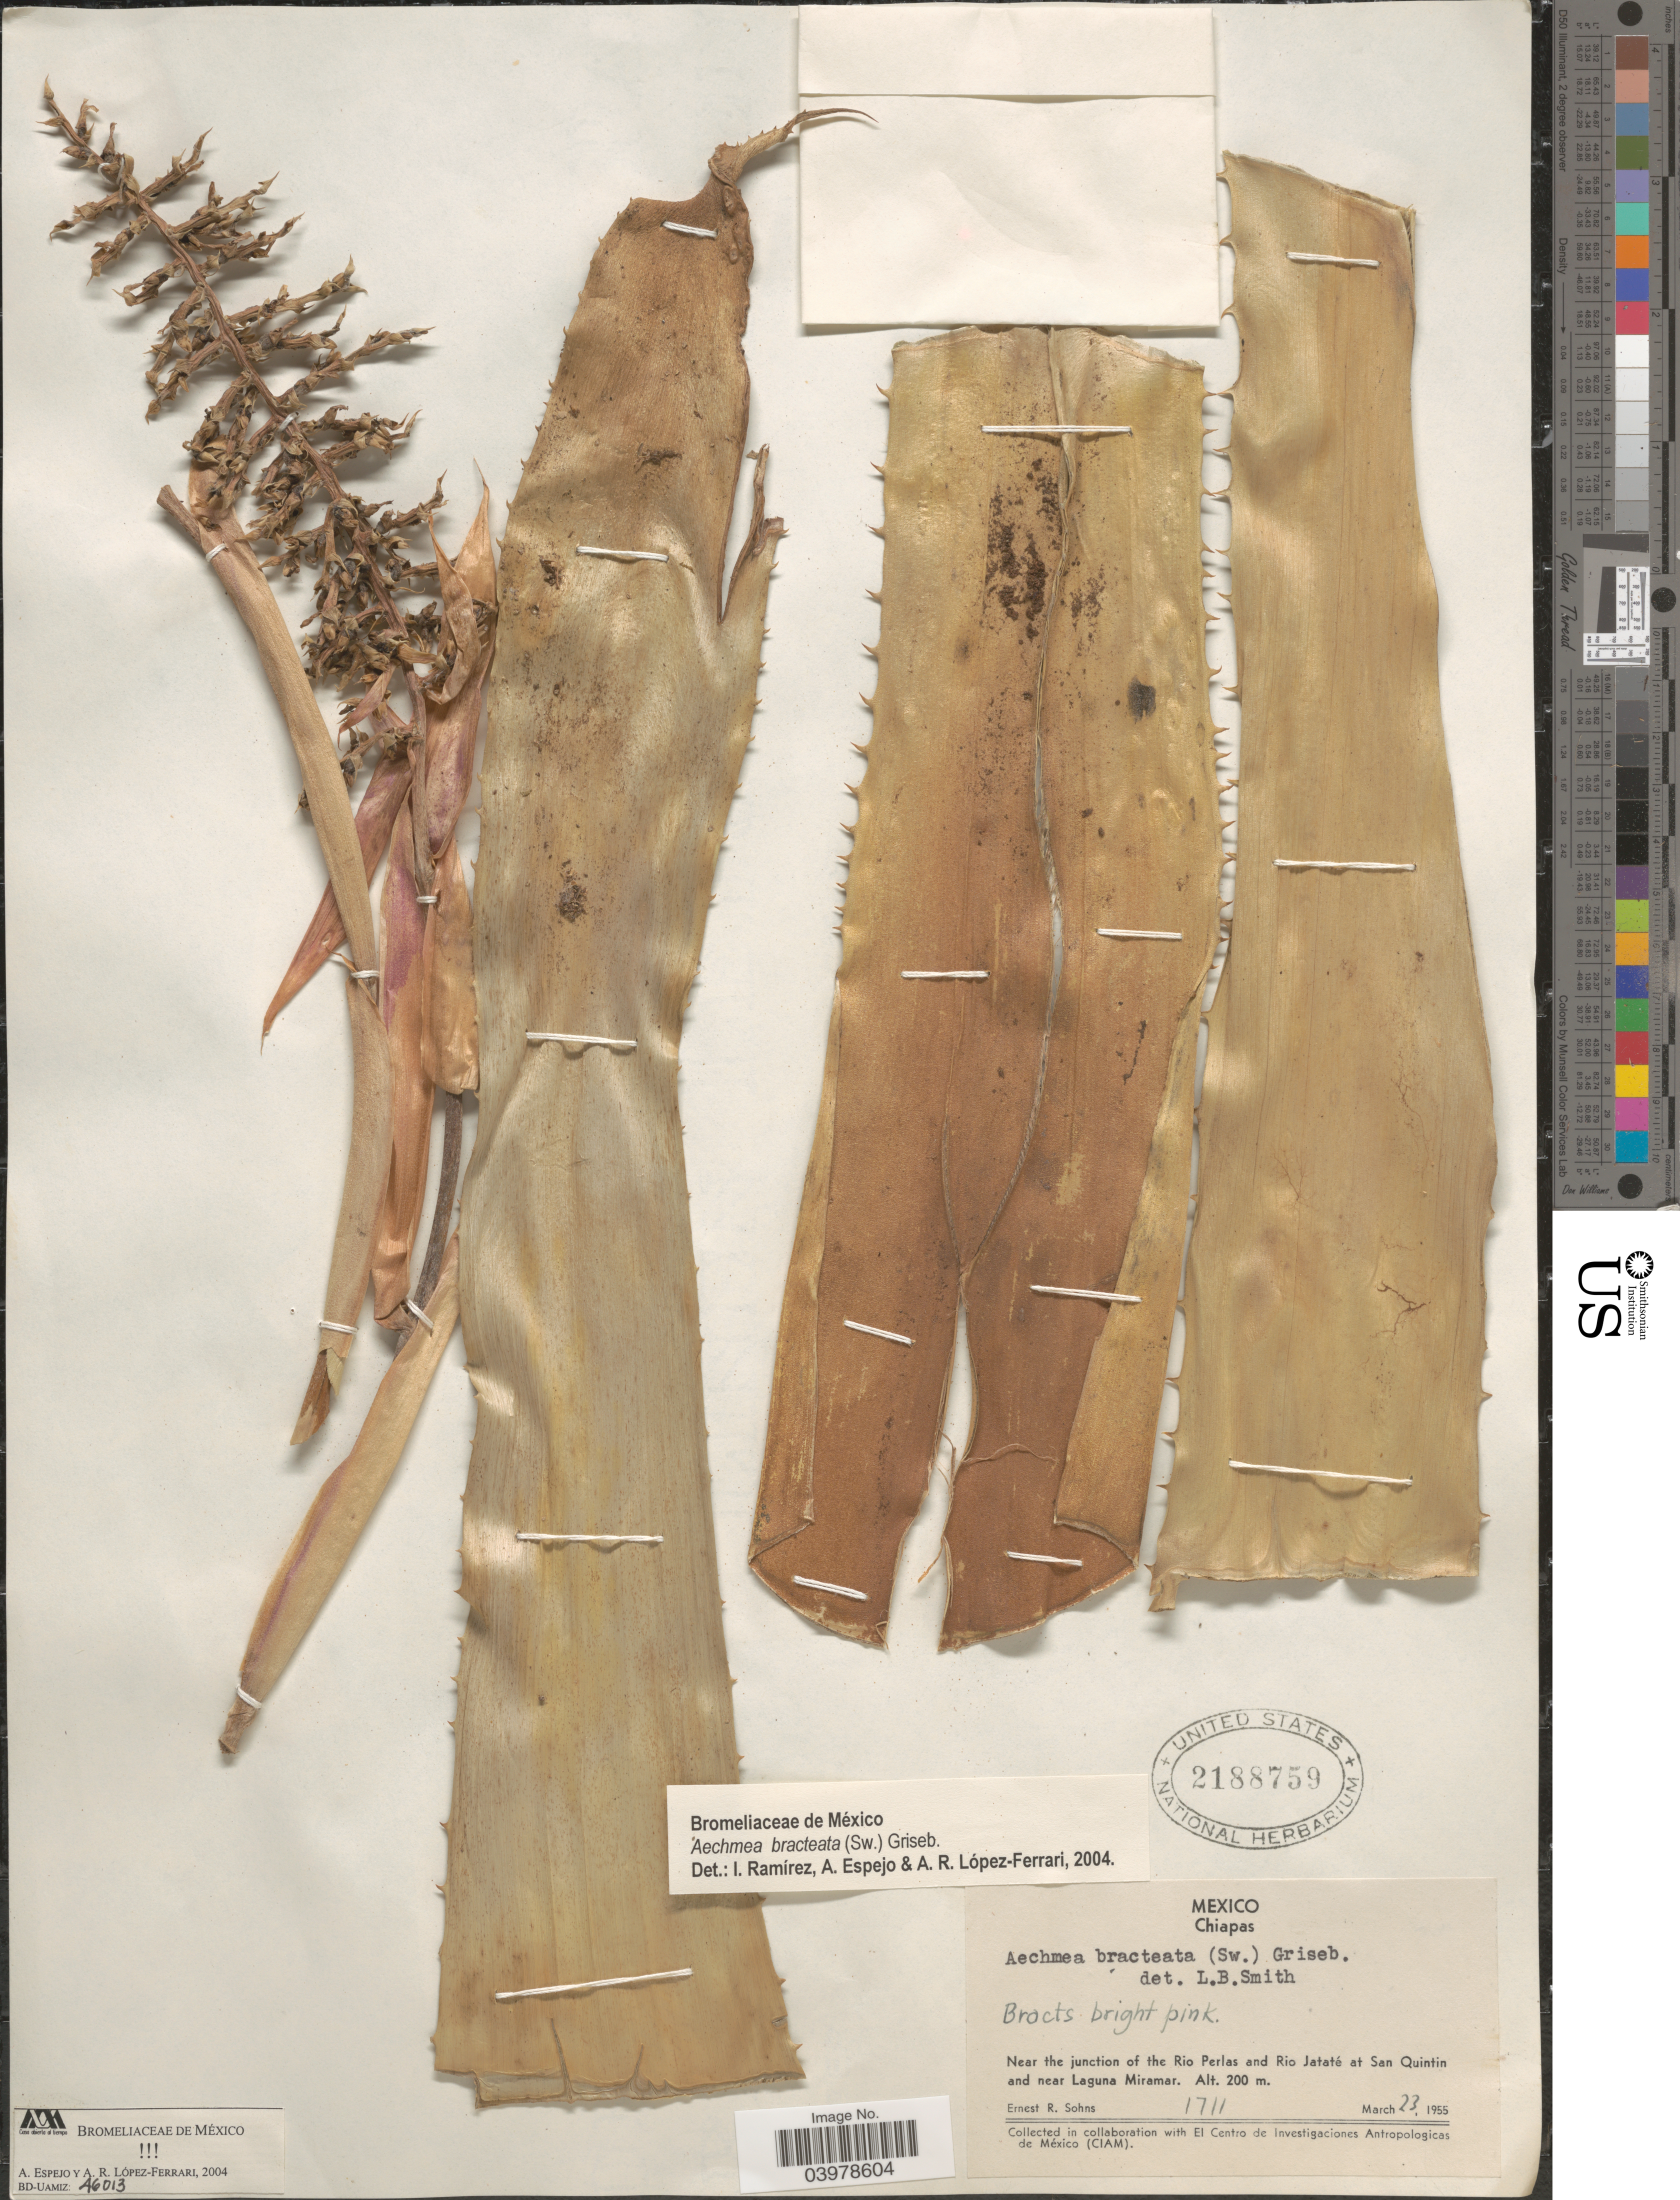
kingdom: Plantae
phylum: Tracheophyta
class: Liliopsida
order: Poales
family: Bromeliaceae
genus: Aechmea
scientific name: Aechmea bracteata var. bracteata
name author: (Sw.) Griseb.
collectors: E. R. Sohns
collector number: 1711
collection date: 1955-03-23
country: Mexico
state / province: Chiapas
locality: Near the junction of the Rio Perlas and Rio Jataté at San Quintin and near Laguna Miramar.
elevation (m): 200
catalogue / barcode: US 2188759